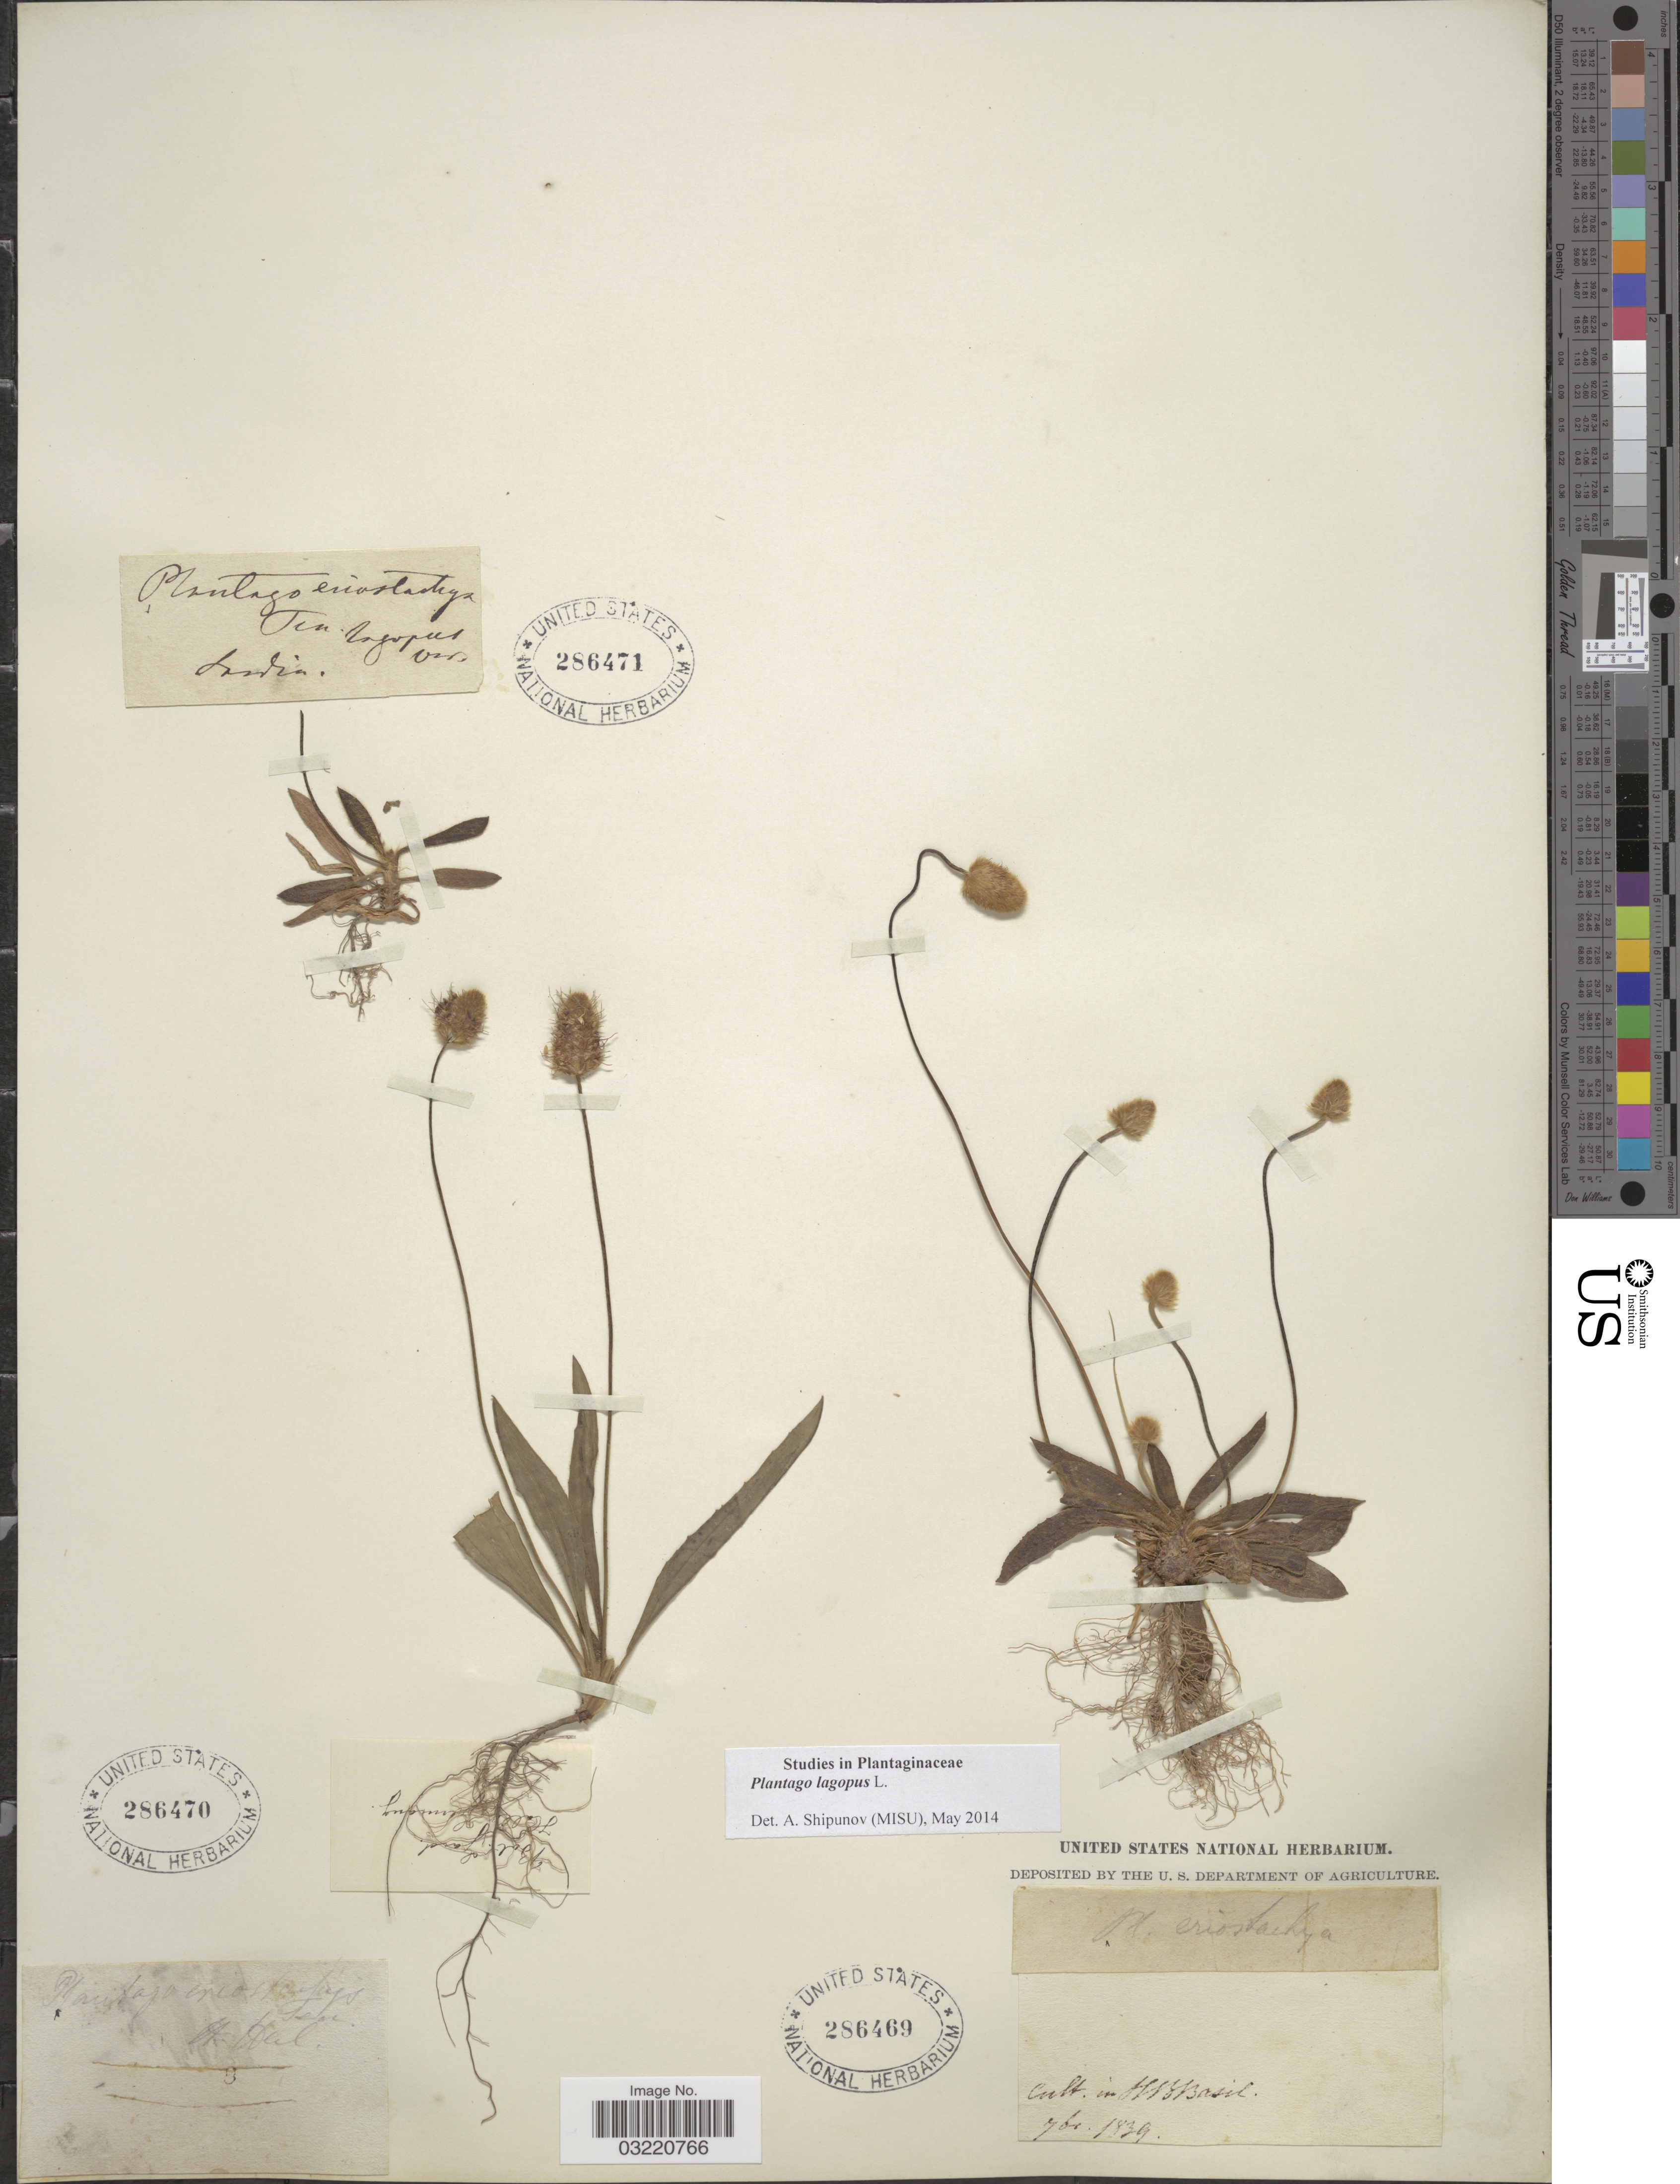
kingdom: Plantae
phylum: Tracheophyta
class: Magnoliopsida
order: Lamiales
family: Plantaginaceae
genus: Plantago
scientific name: Plantago lagopus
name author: L.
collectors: A. Hall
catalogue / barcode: US 286470-2